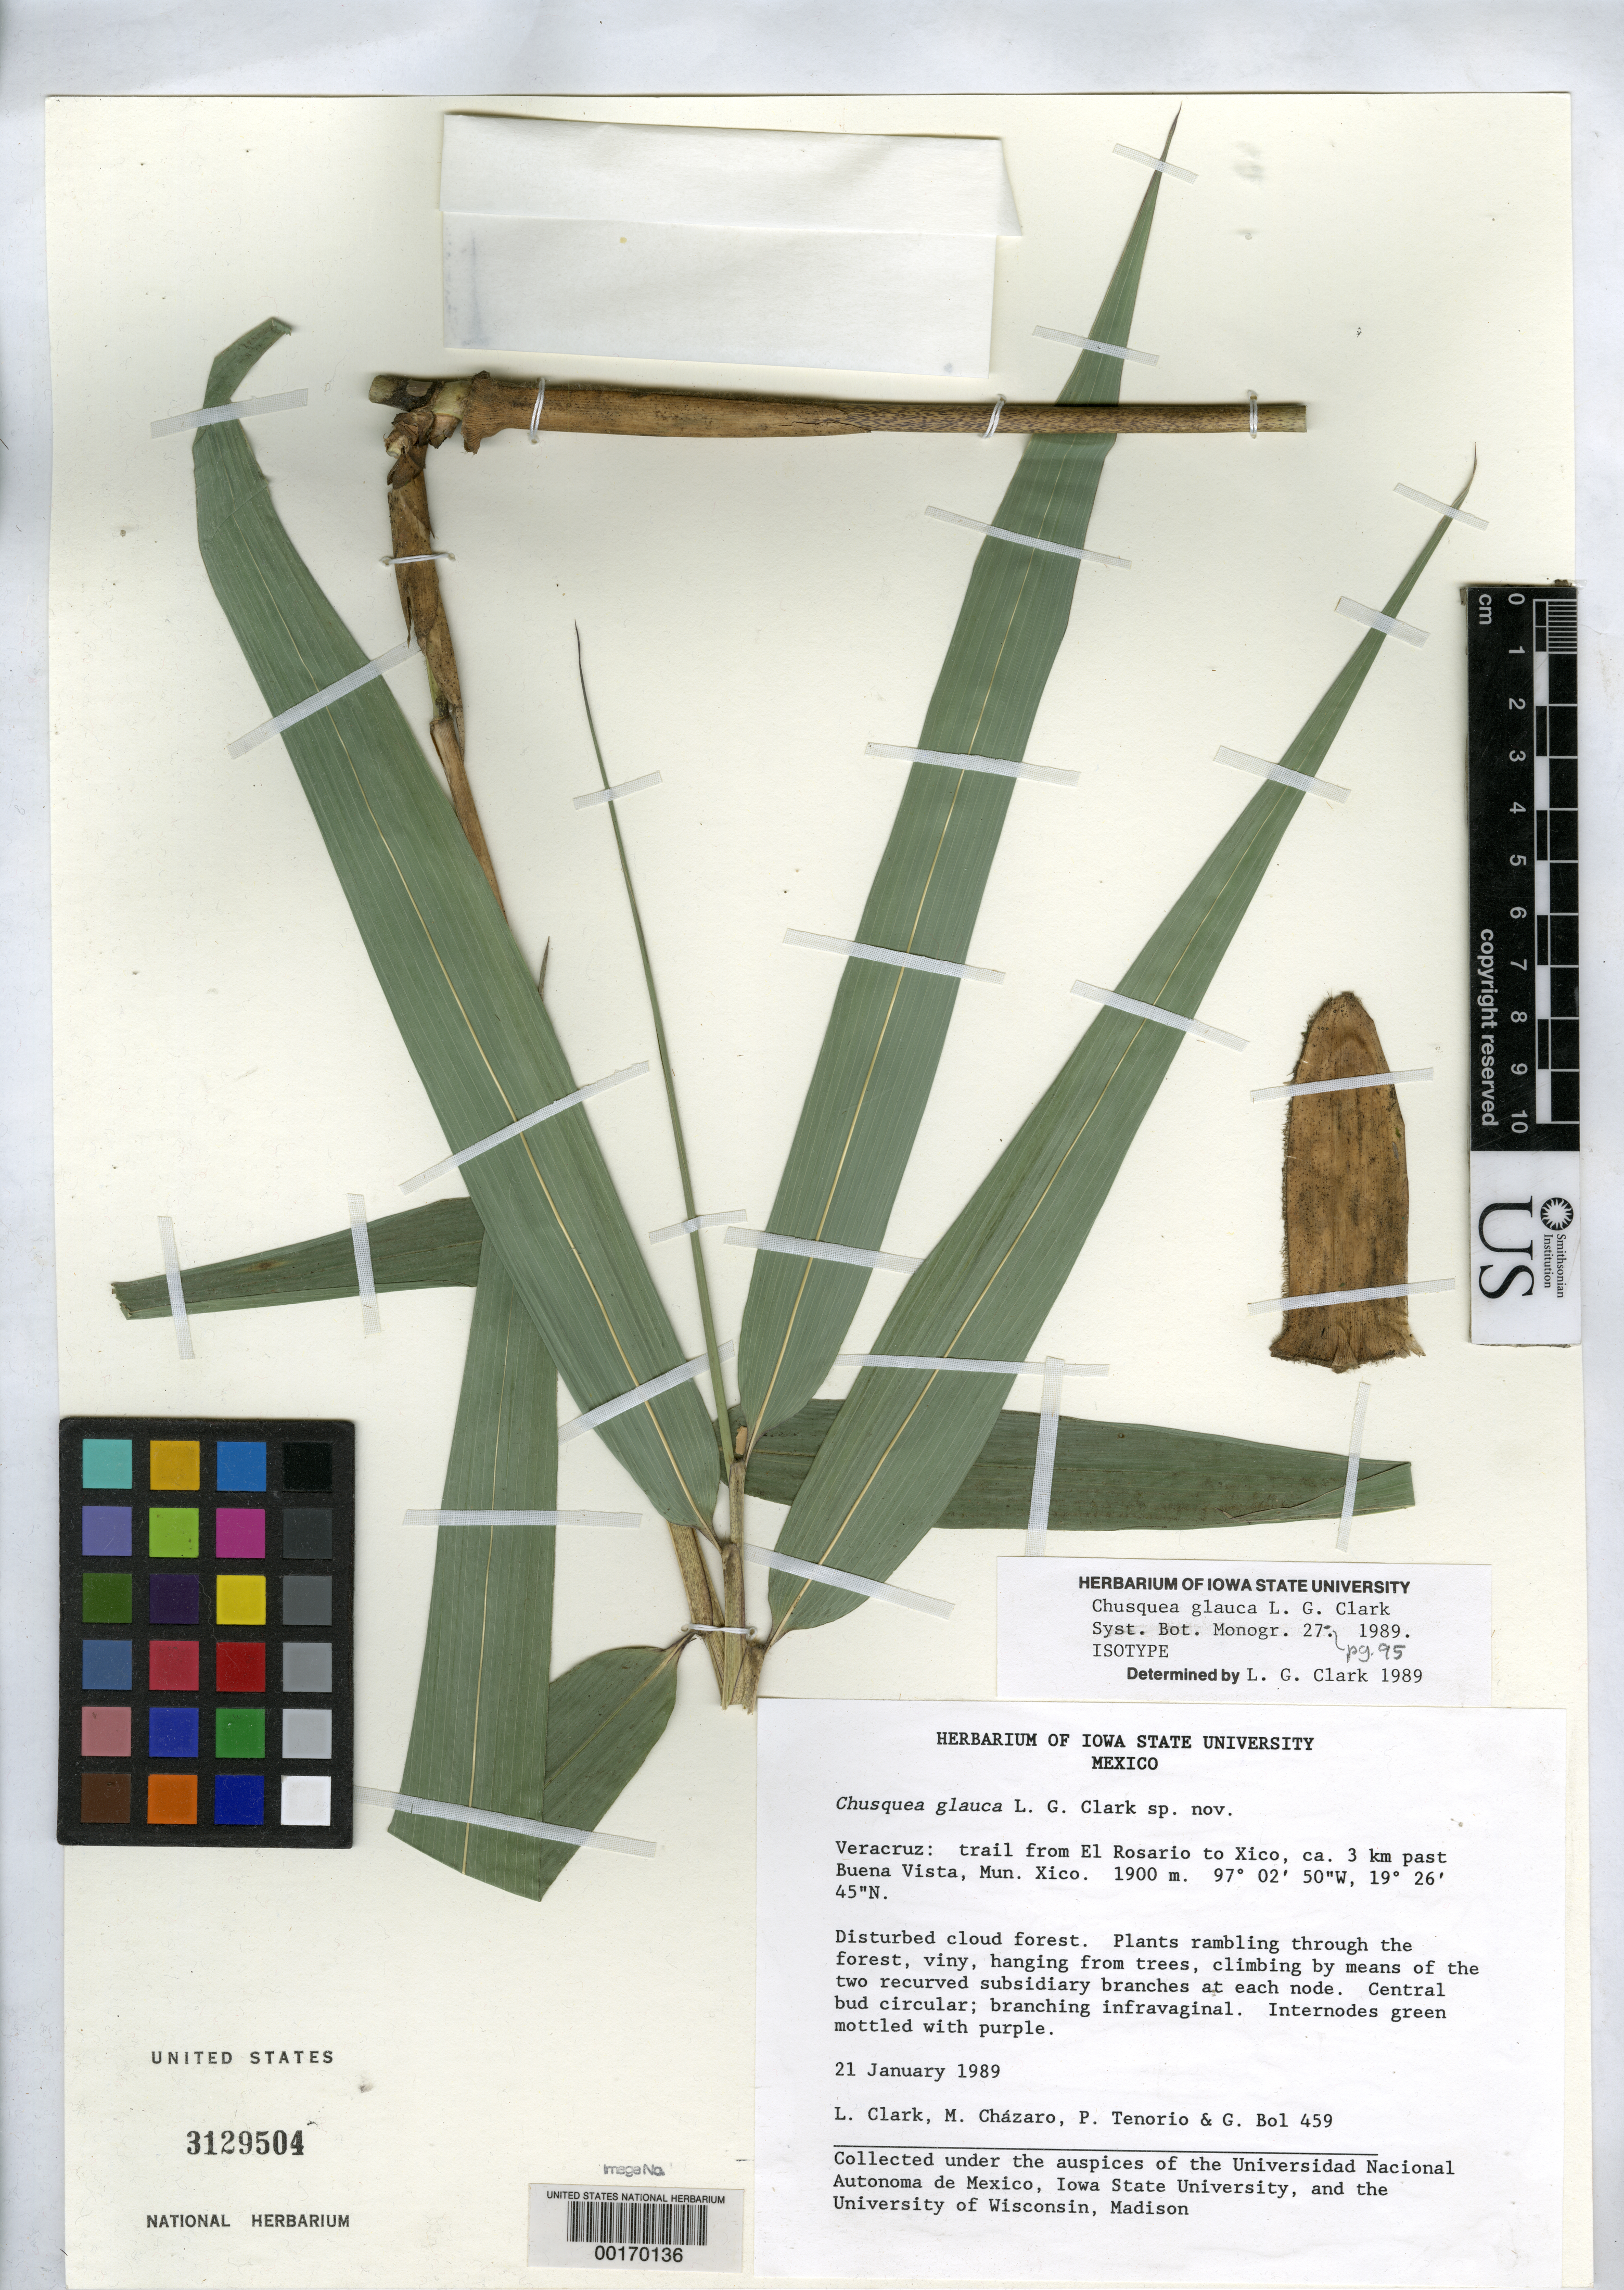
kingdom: Plantae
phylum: Tracheophyta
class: Liliopsida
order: Poales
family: Poaceae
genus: Chusquea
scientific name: Chusquea glauca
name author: L.G. Clark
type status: Isotype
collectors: L. G. Clark, M. de J. Cházaro Basáñoez, P. Tenorio L. & G. Bol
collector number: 459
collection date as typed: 21 Jan 1989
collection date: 1989-01-21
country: Mexico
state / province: Veracruz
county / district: Xico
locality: Trail from El Rosario to Xico, ca. 3 km past Buena Vista.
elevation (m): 1900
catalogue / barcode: US 3129504